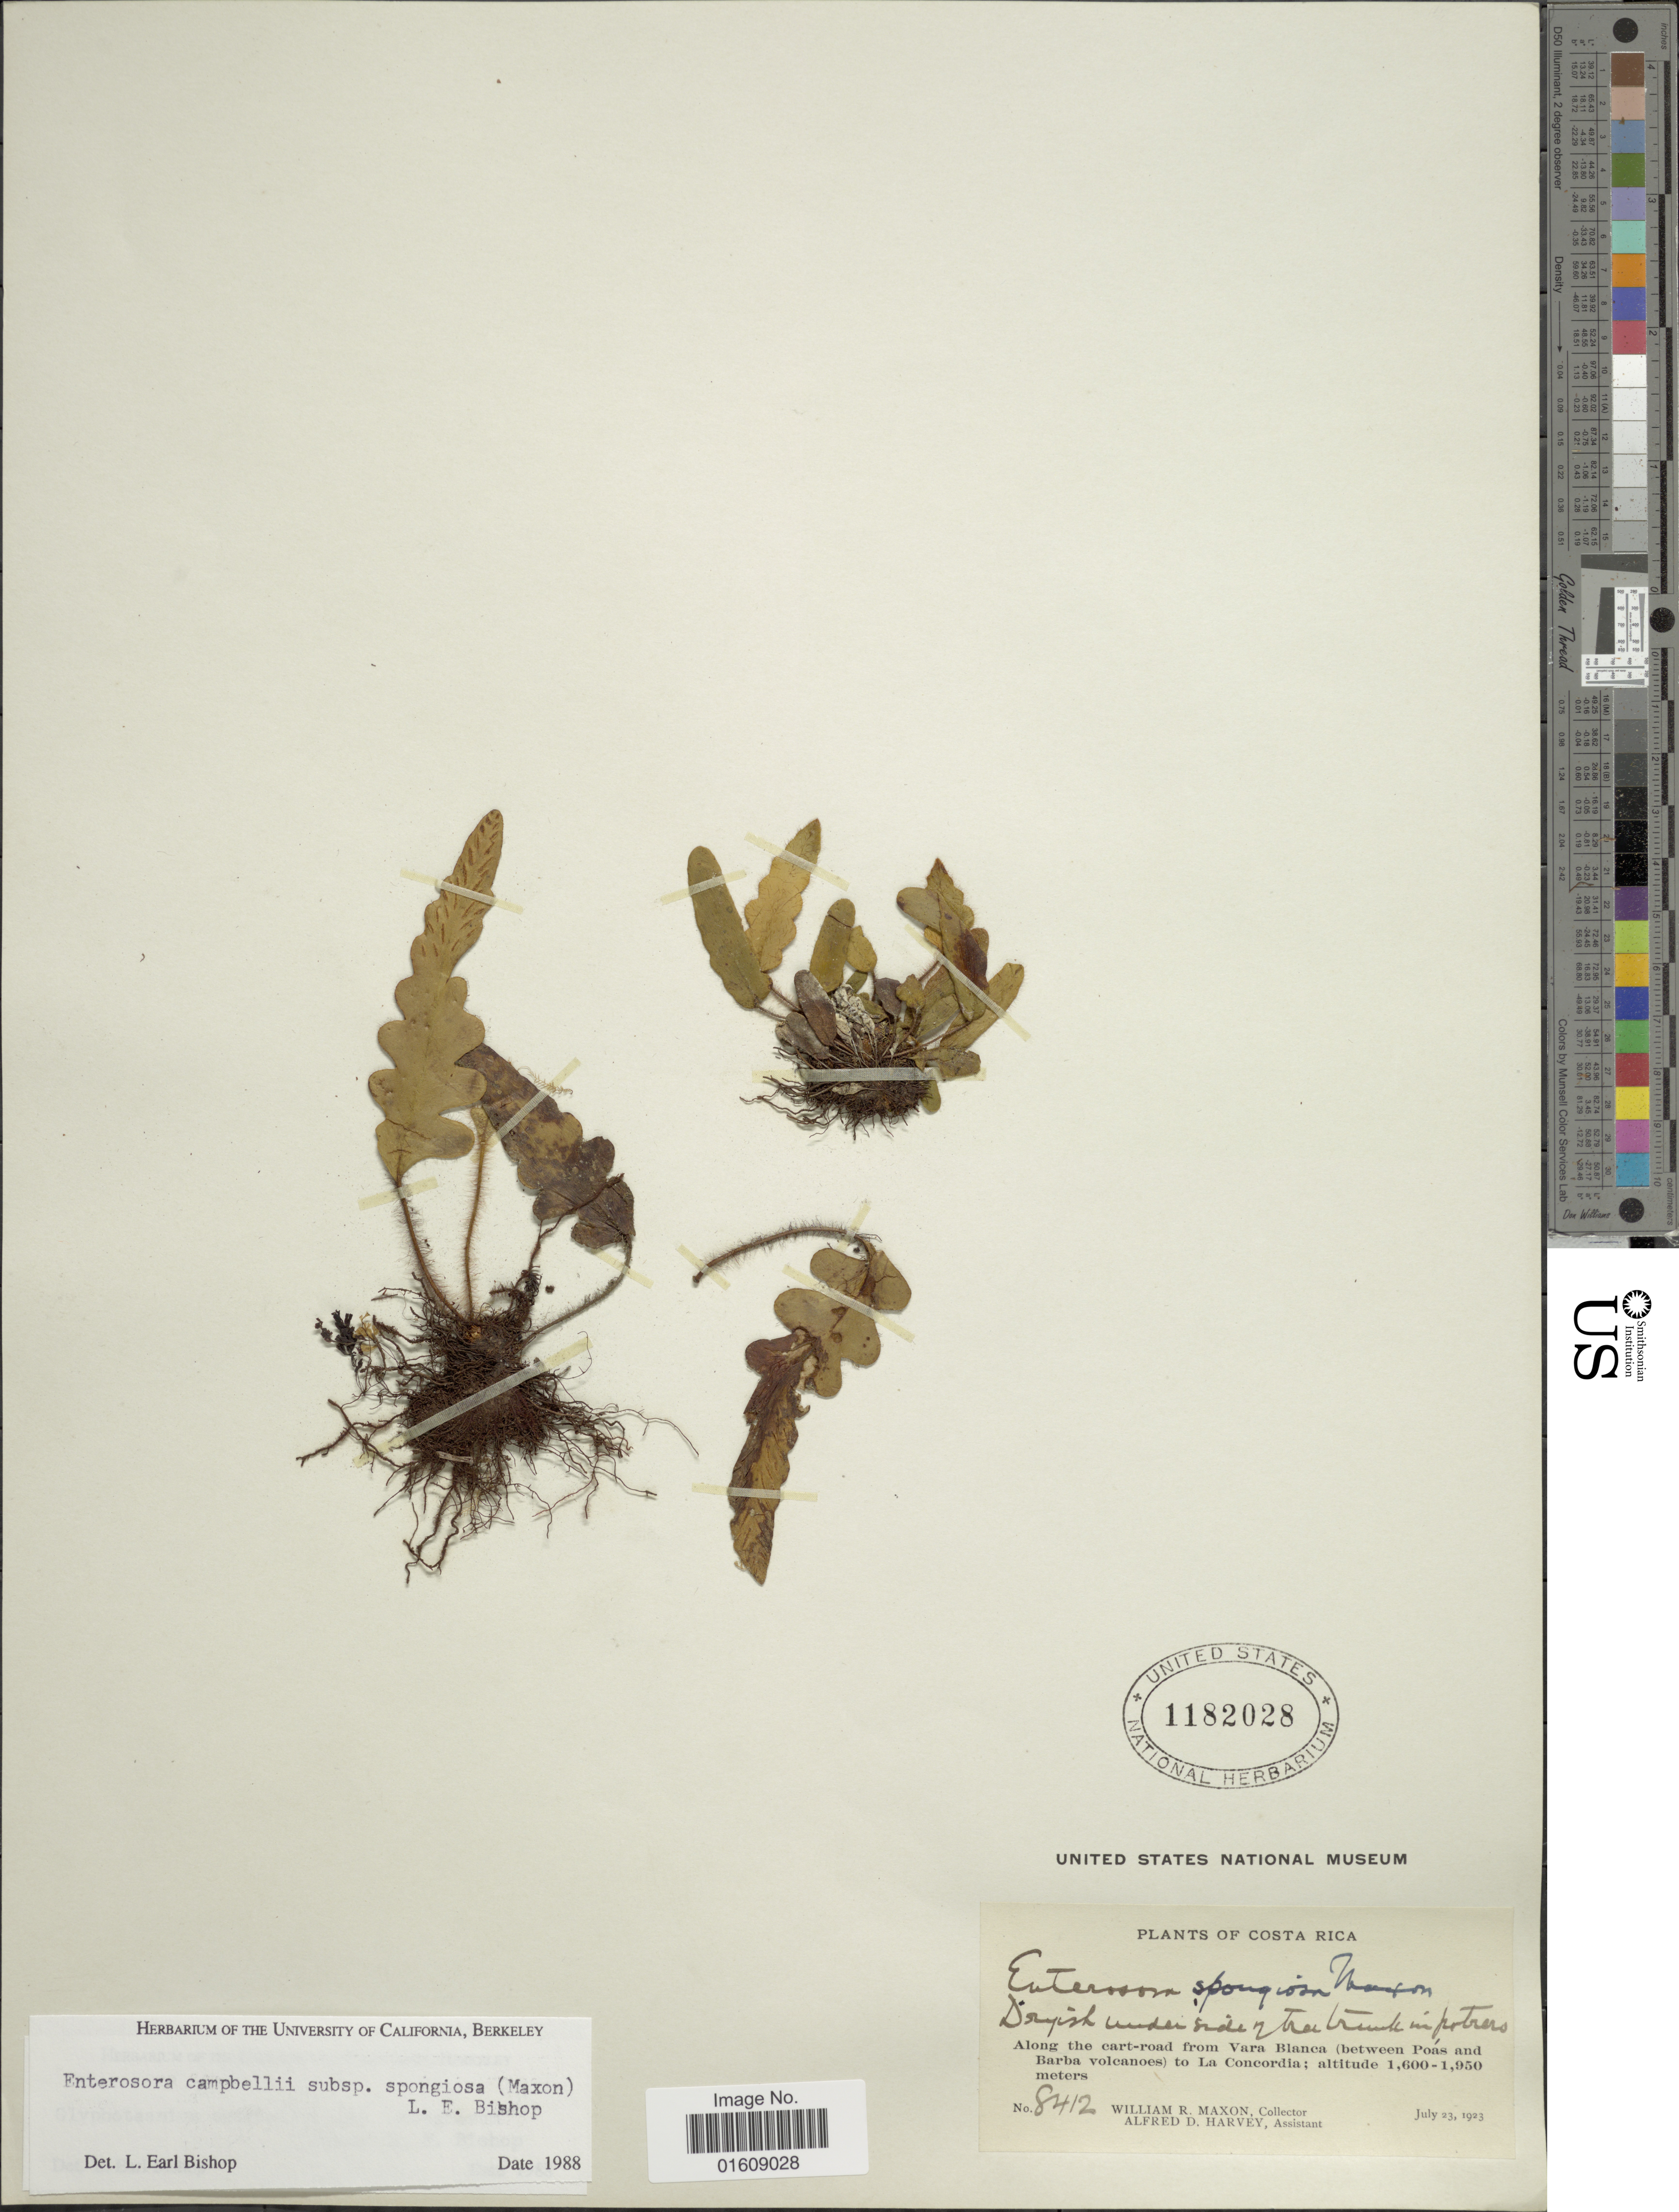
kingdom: Plantae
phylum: Tracheophyta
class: Polypodiopsida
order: Polypodiales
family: Polypodiaceae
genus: Enterosora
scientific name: Enterosora campbellii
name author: Baker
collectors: W. R. Maxon & A. D. Harvey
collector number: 8412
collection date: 1923-07-23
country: Costa Rica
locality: Costa Rica, along the cart-road from Vara Blanca (between Poás and Barba volcanoes) to La Concordia.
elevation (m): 1600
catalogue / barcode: US 1182028